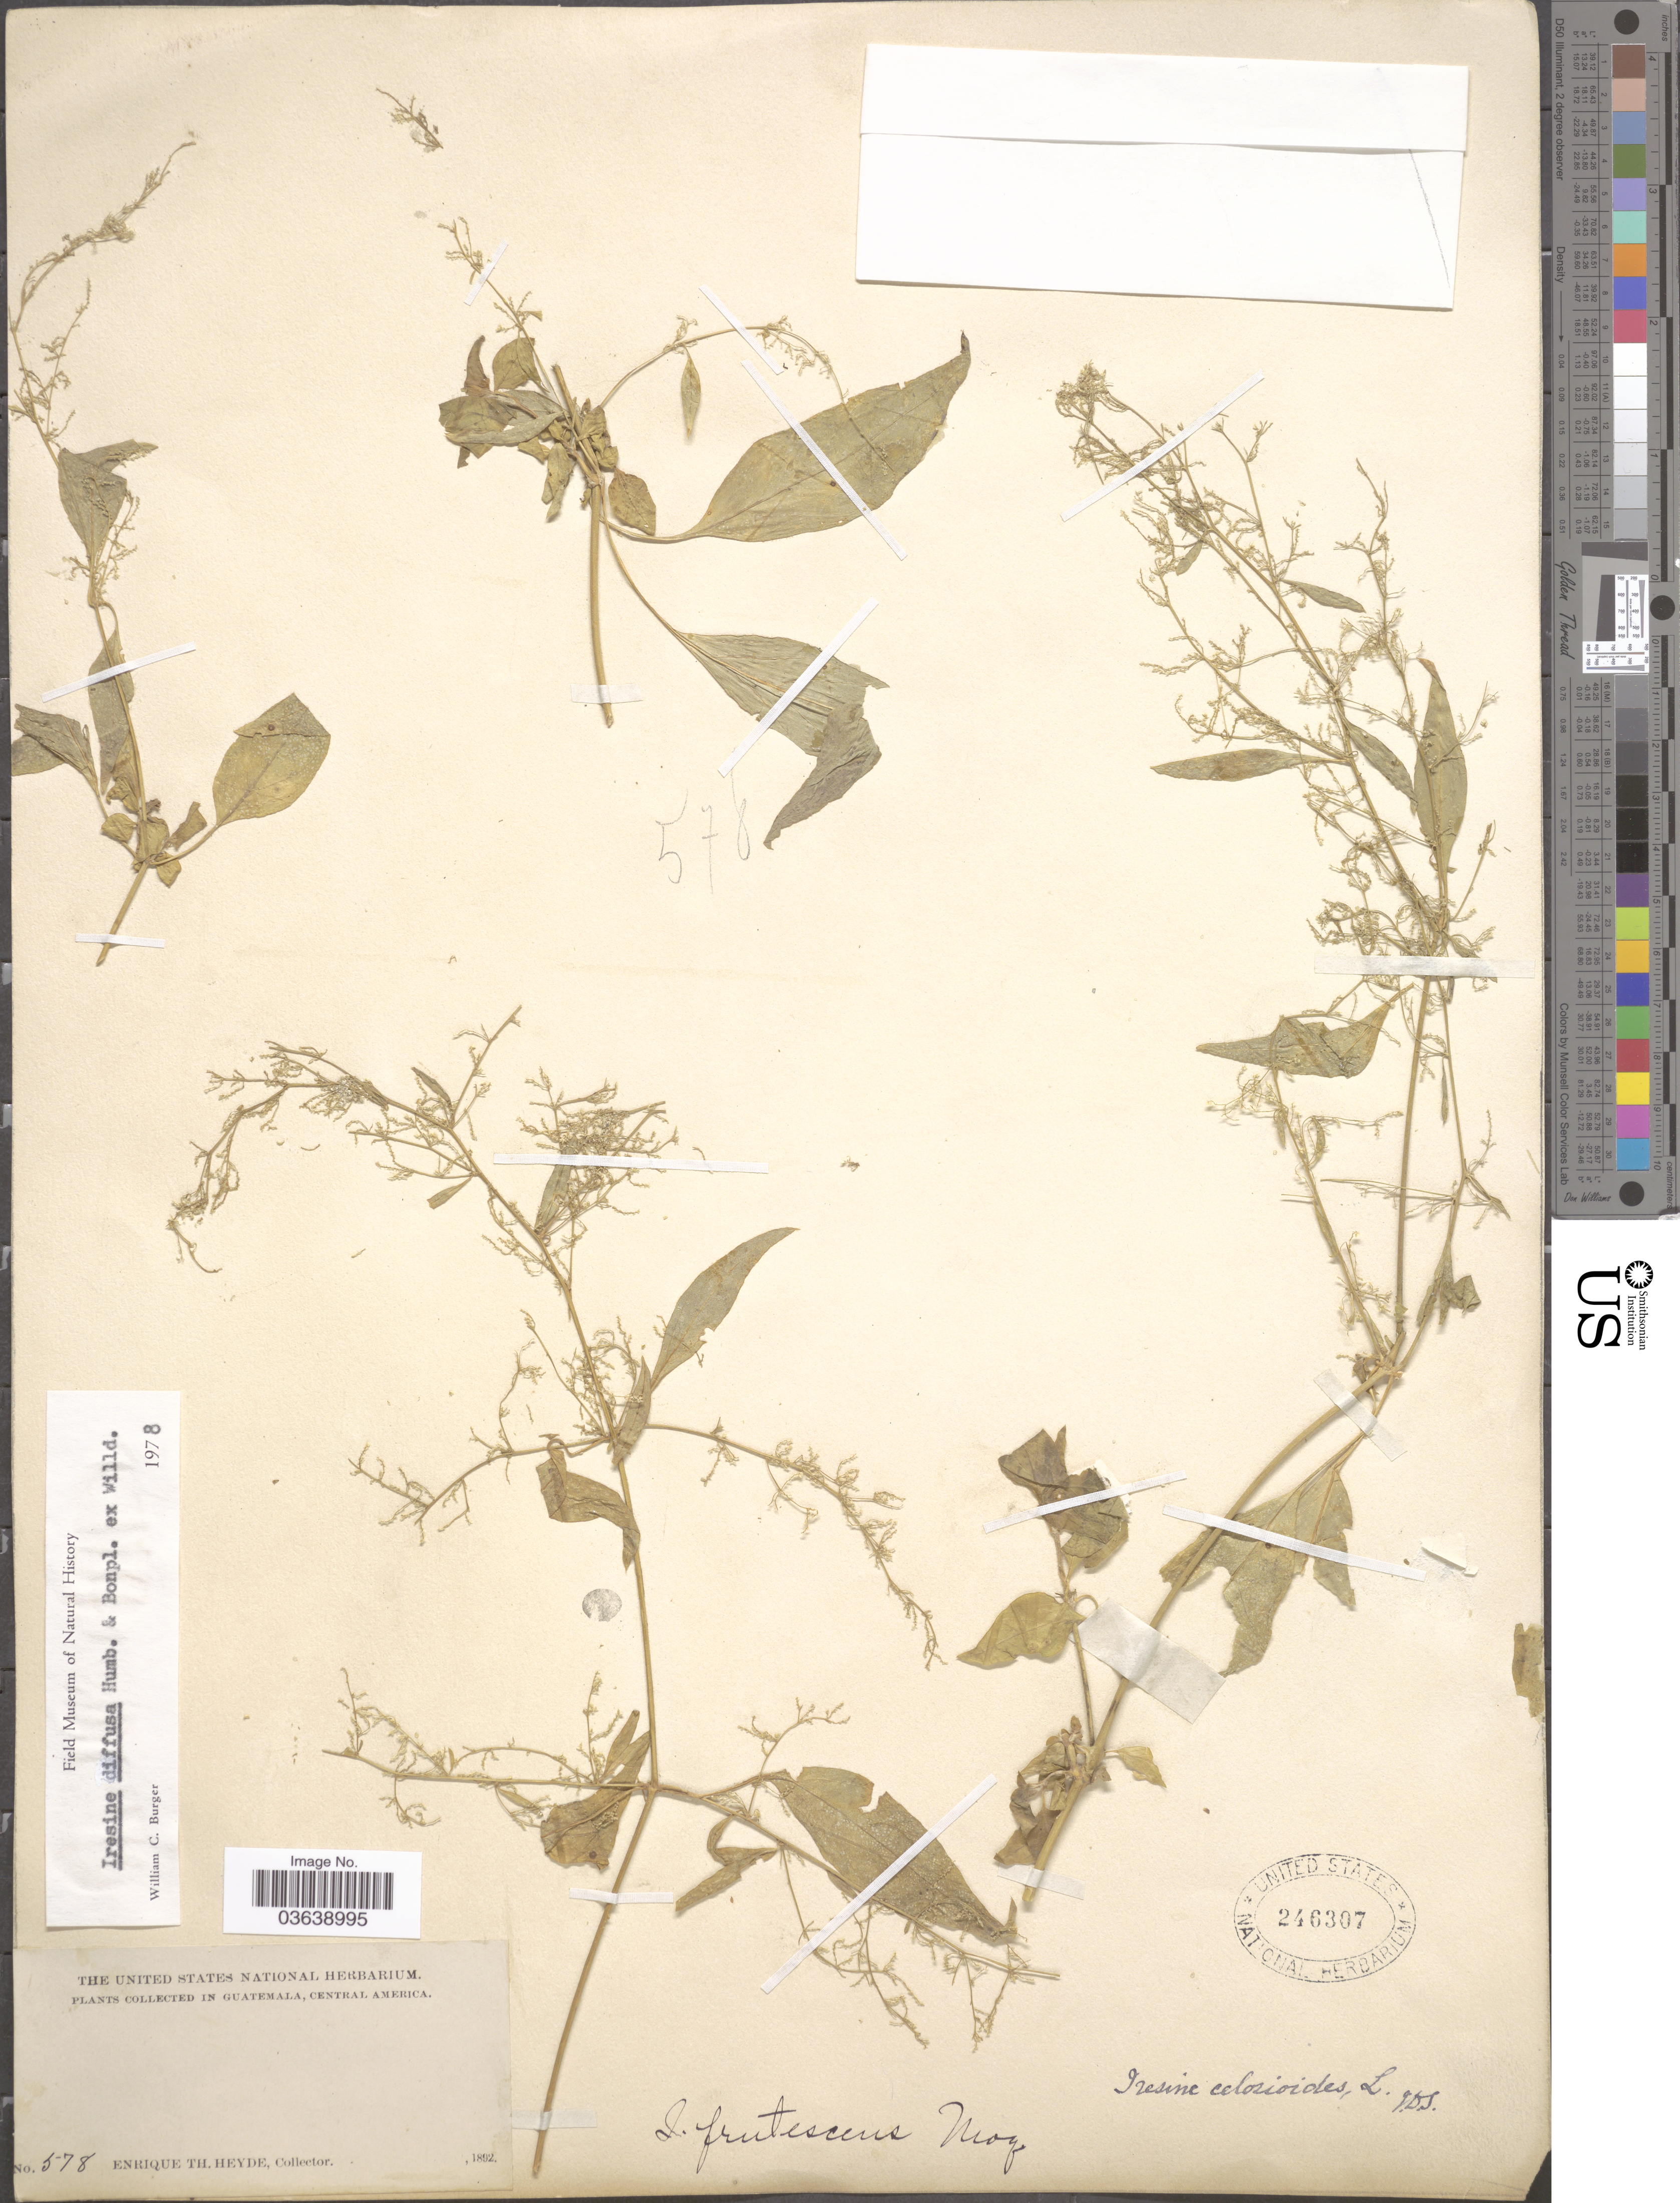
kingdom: Plantae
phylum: Tracheophyta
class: Magnoliopsida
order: Caryophyllales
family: Amaranthaceae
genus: Iresine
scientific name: Iresine celosia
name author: L.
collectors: E. T. Heyde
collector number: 578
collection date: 1892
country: Guatemala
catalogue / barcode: US 246307